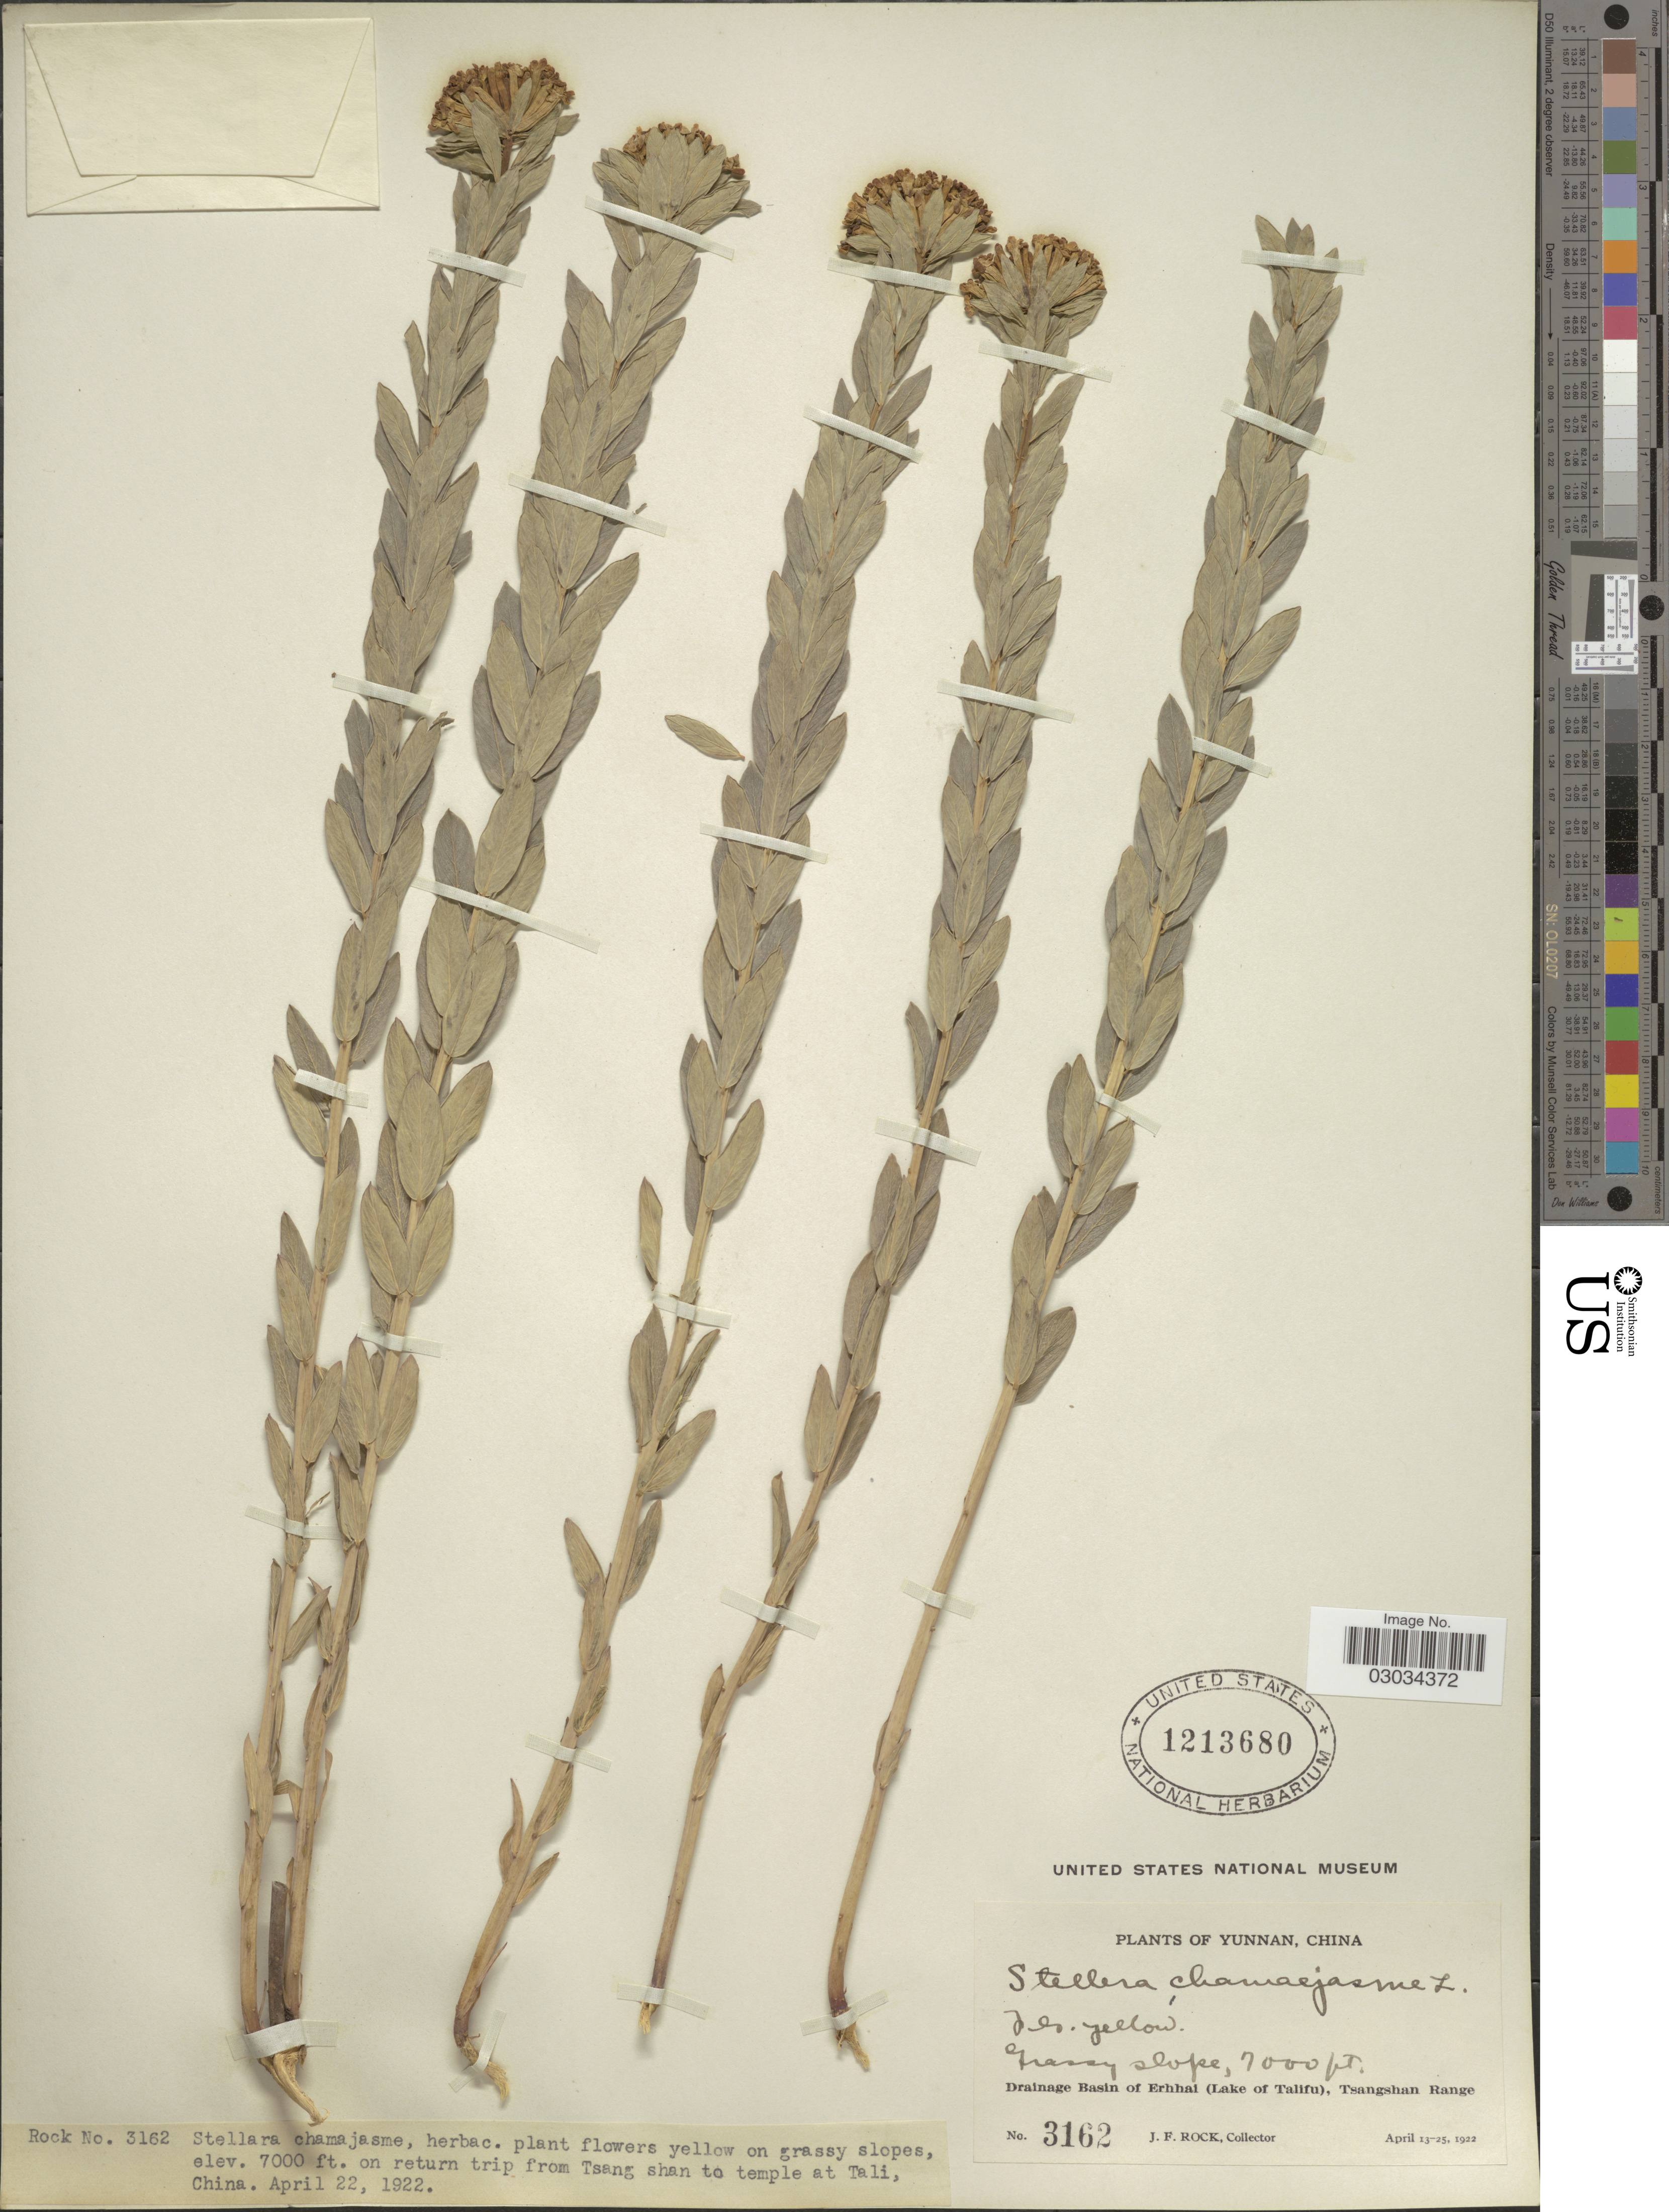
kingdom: Plantae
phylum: Tracheophyta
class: Magnoliopsida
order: Malvales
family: Thymelaeaceae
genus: Stellera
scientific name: Stellera chamaejasme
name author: L.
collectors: J. Rock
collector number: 3162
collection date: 1922-04-22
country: China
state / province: Yunnan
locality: Drainage Basin of Erhhai (Lake of Talifu), Tsangshan Range, on return trip from Tsang shan to temple at Tali.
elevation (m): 2134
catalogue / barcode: US 1213680